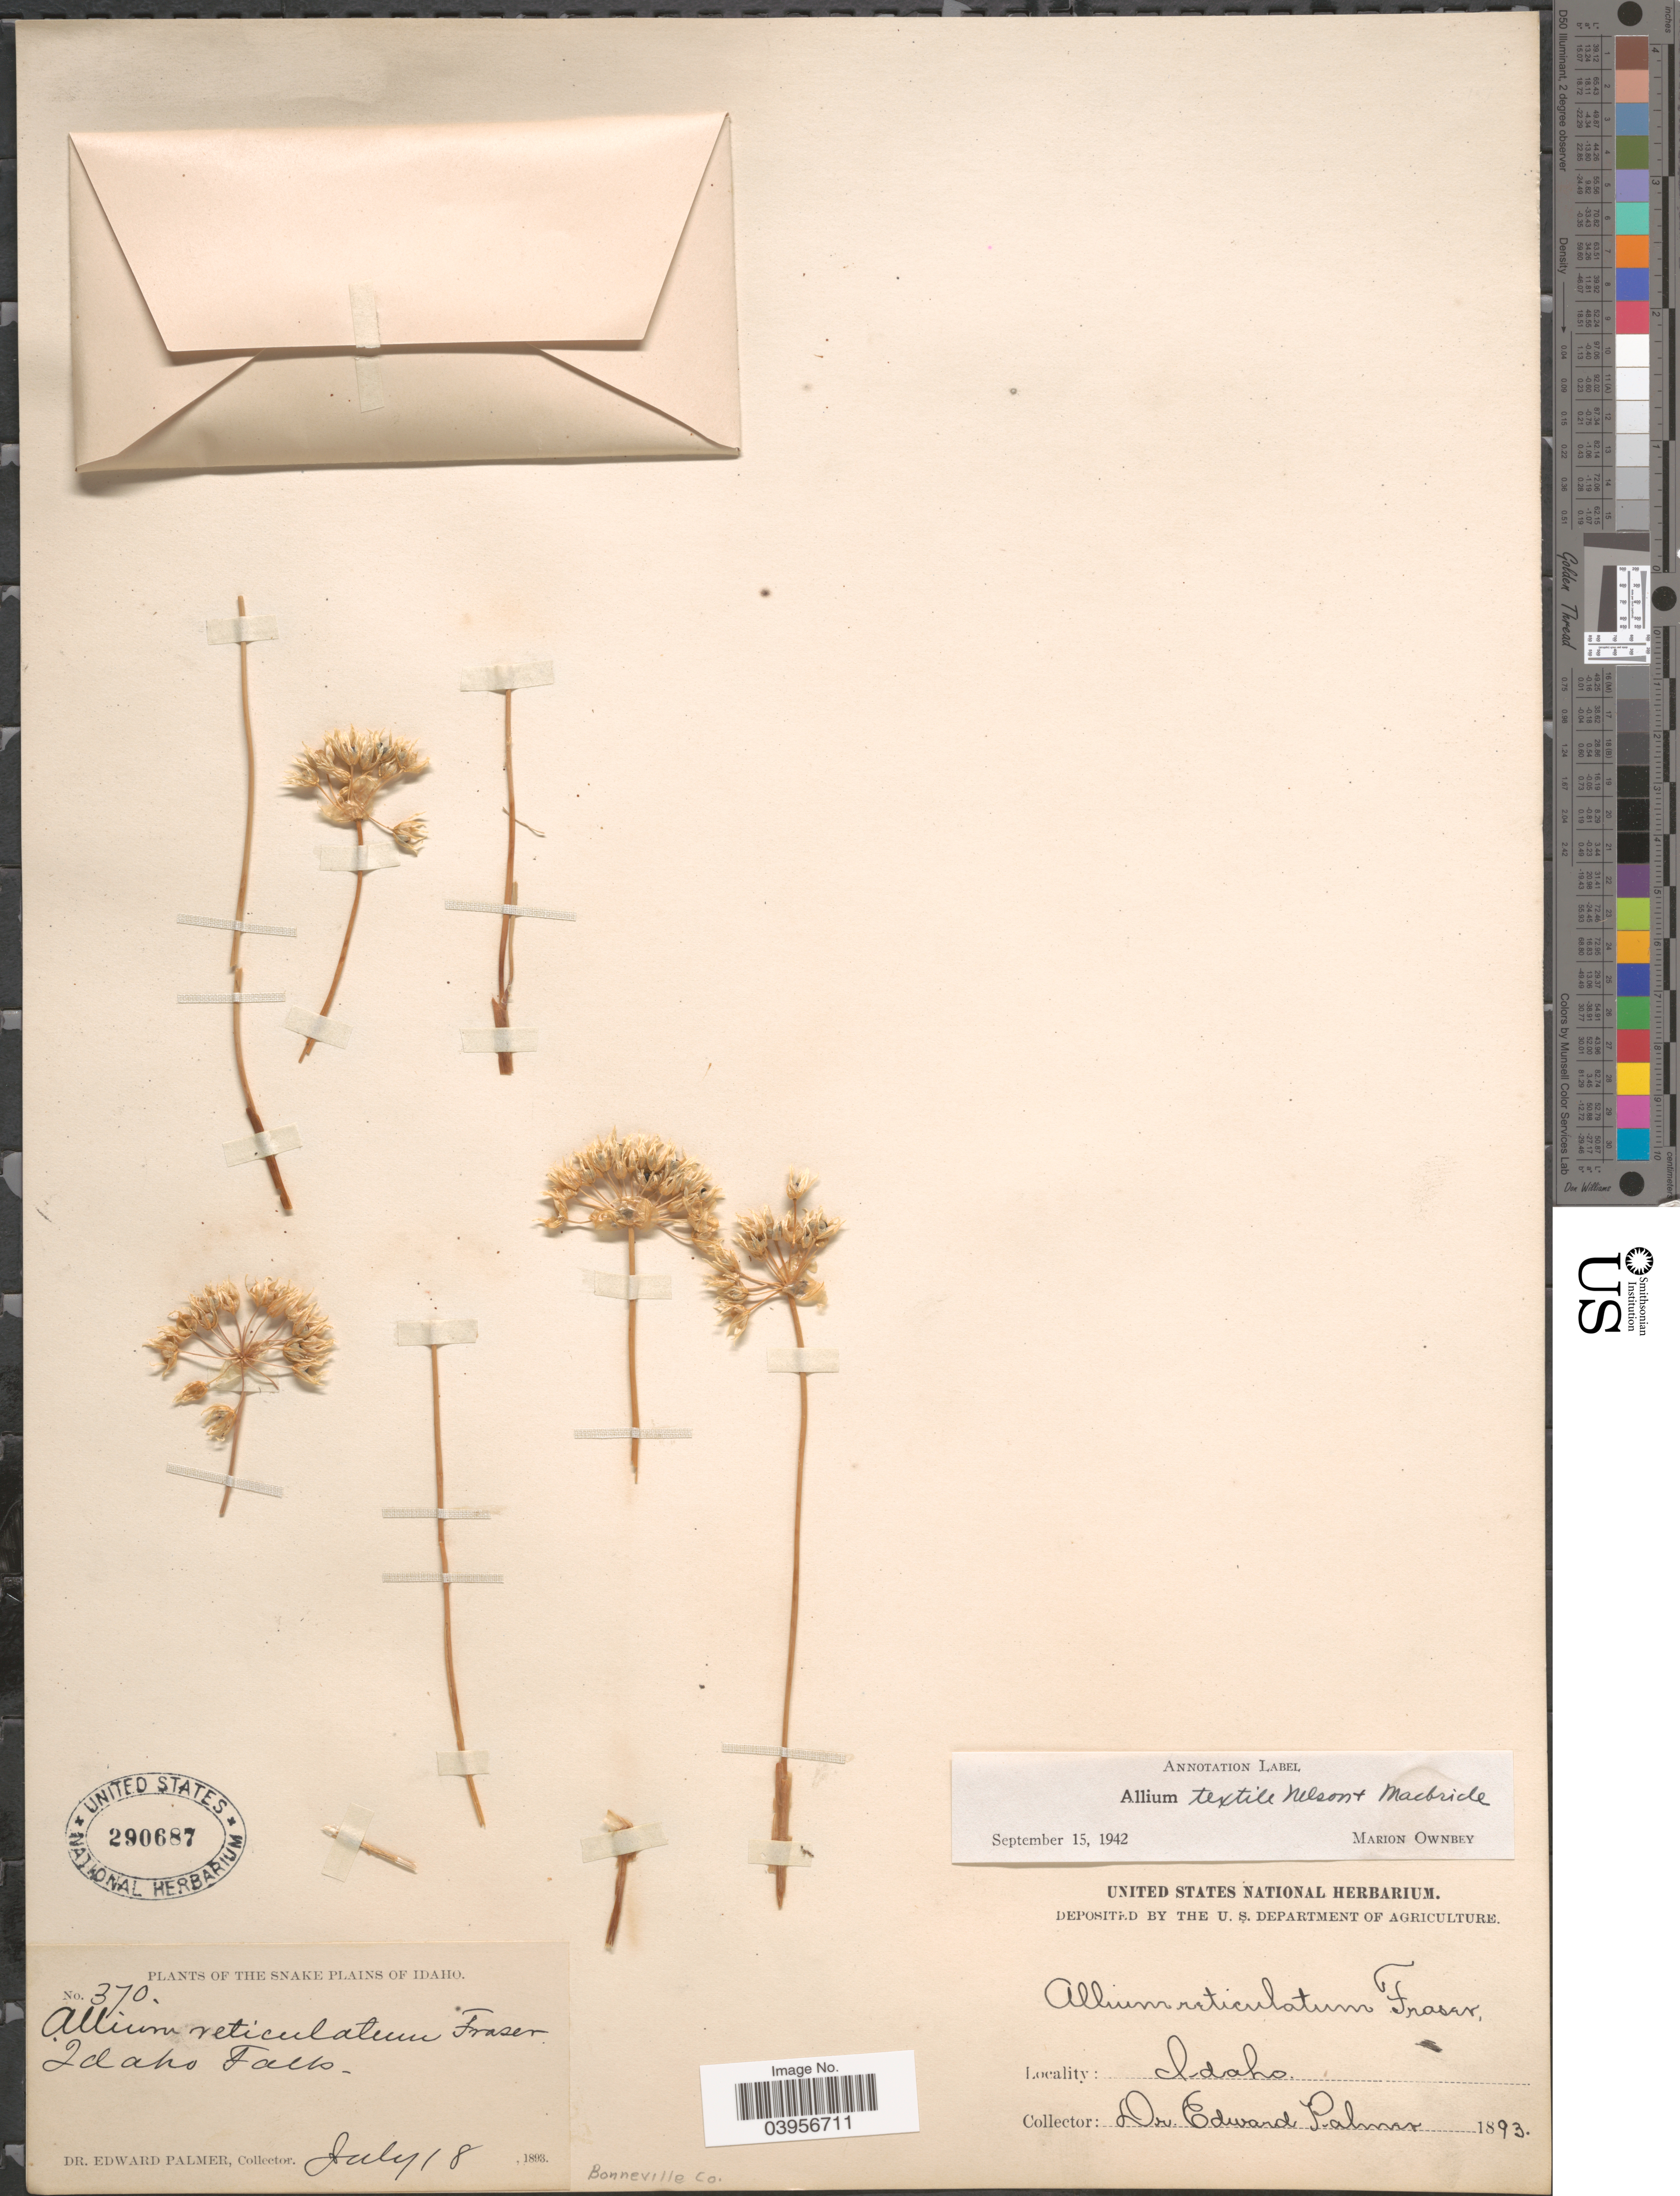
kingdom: Plantae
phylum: Tracheophyta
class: Liliopsida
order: Asparagales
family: Amaryllidaceae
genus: Allium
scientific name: Allium textile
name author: A. Nelson & J.F. Macbr.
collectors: E. Palmer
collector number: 370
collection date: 1893-07-18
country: United States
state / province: Idaho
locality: Idaho Falls. Bonneville Co.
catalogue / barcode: US 290687